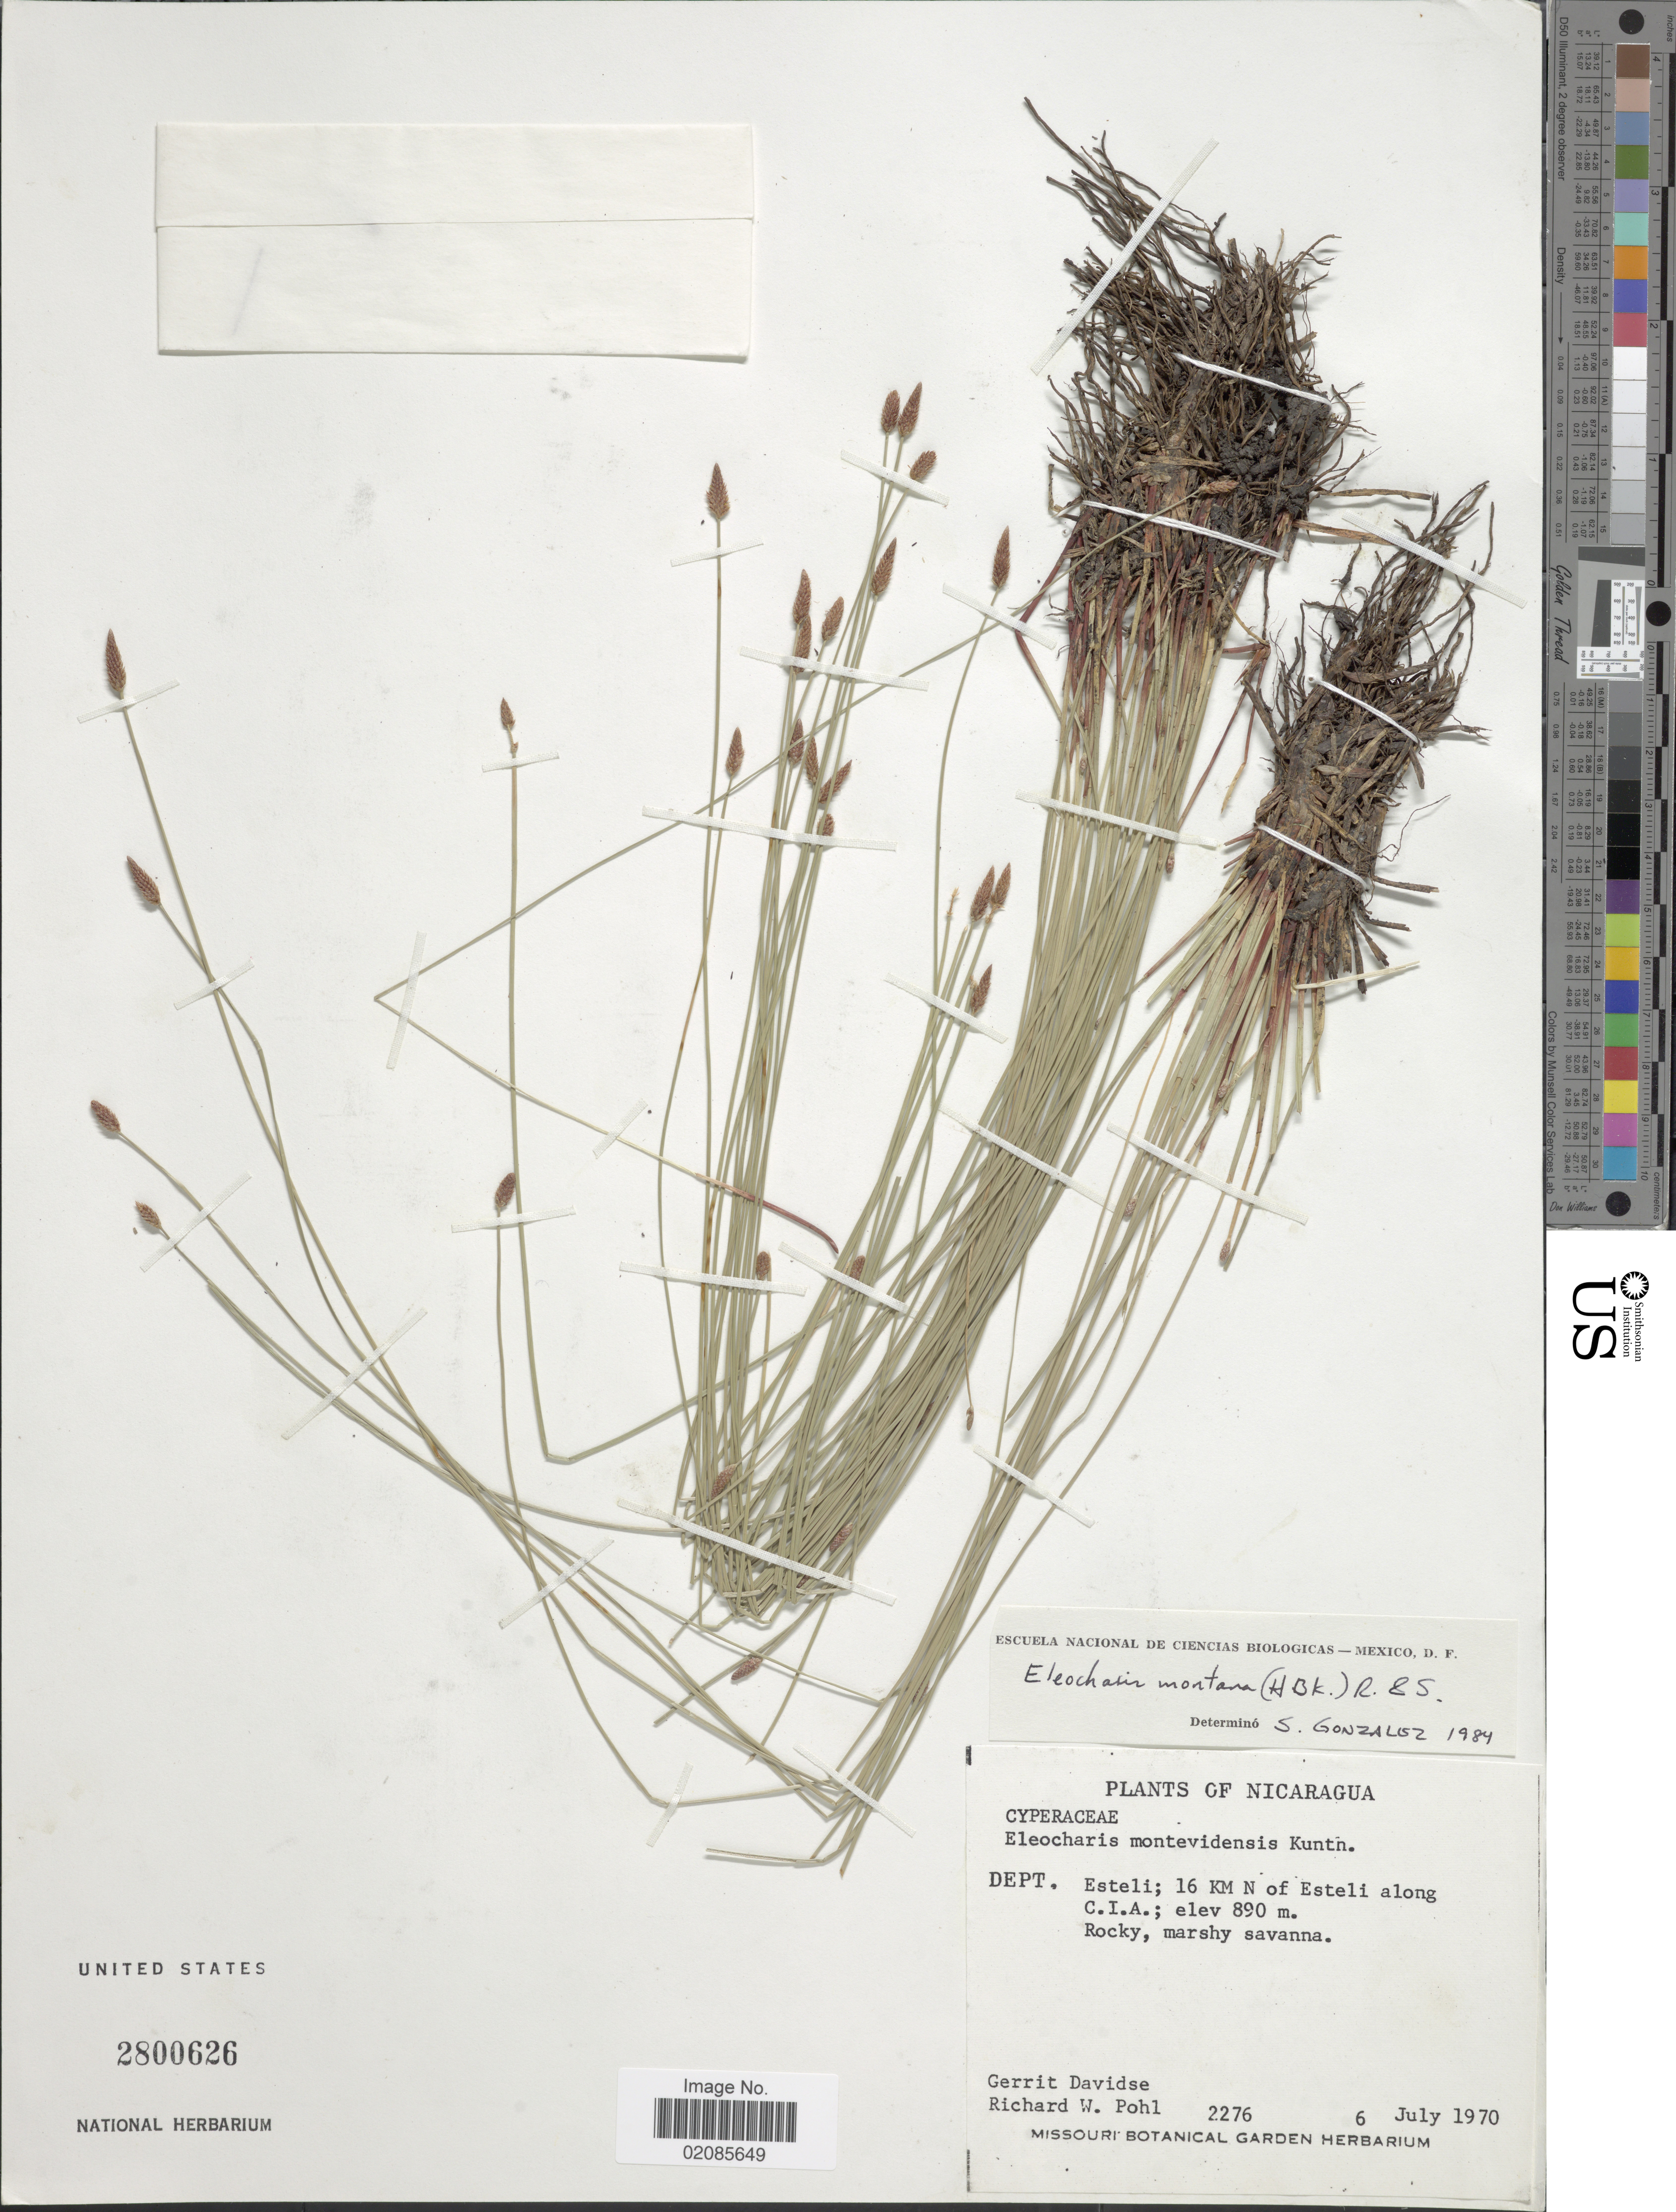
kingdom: Plantae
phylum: Tracheophyta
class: Liliopsida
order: Poales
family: Cyperaceae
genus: Eleocharis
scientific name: Eleocharis montana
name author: (Kunth) Roem. & Schult.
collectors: G. Davidse & R. W. Pohl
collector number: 2276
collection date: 1970-07-06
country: Nicaragua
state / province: Esteli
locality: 16 KM N of Esteli along C.I.A.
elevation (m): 890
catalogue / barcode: US 2800626